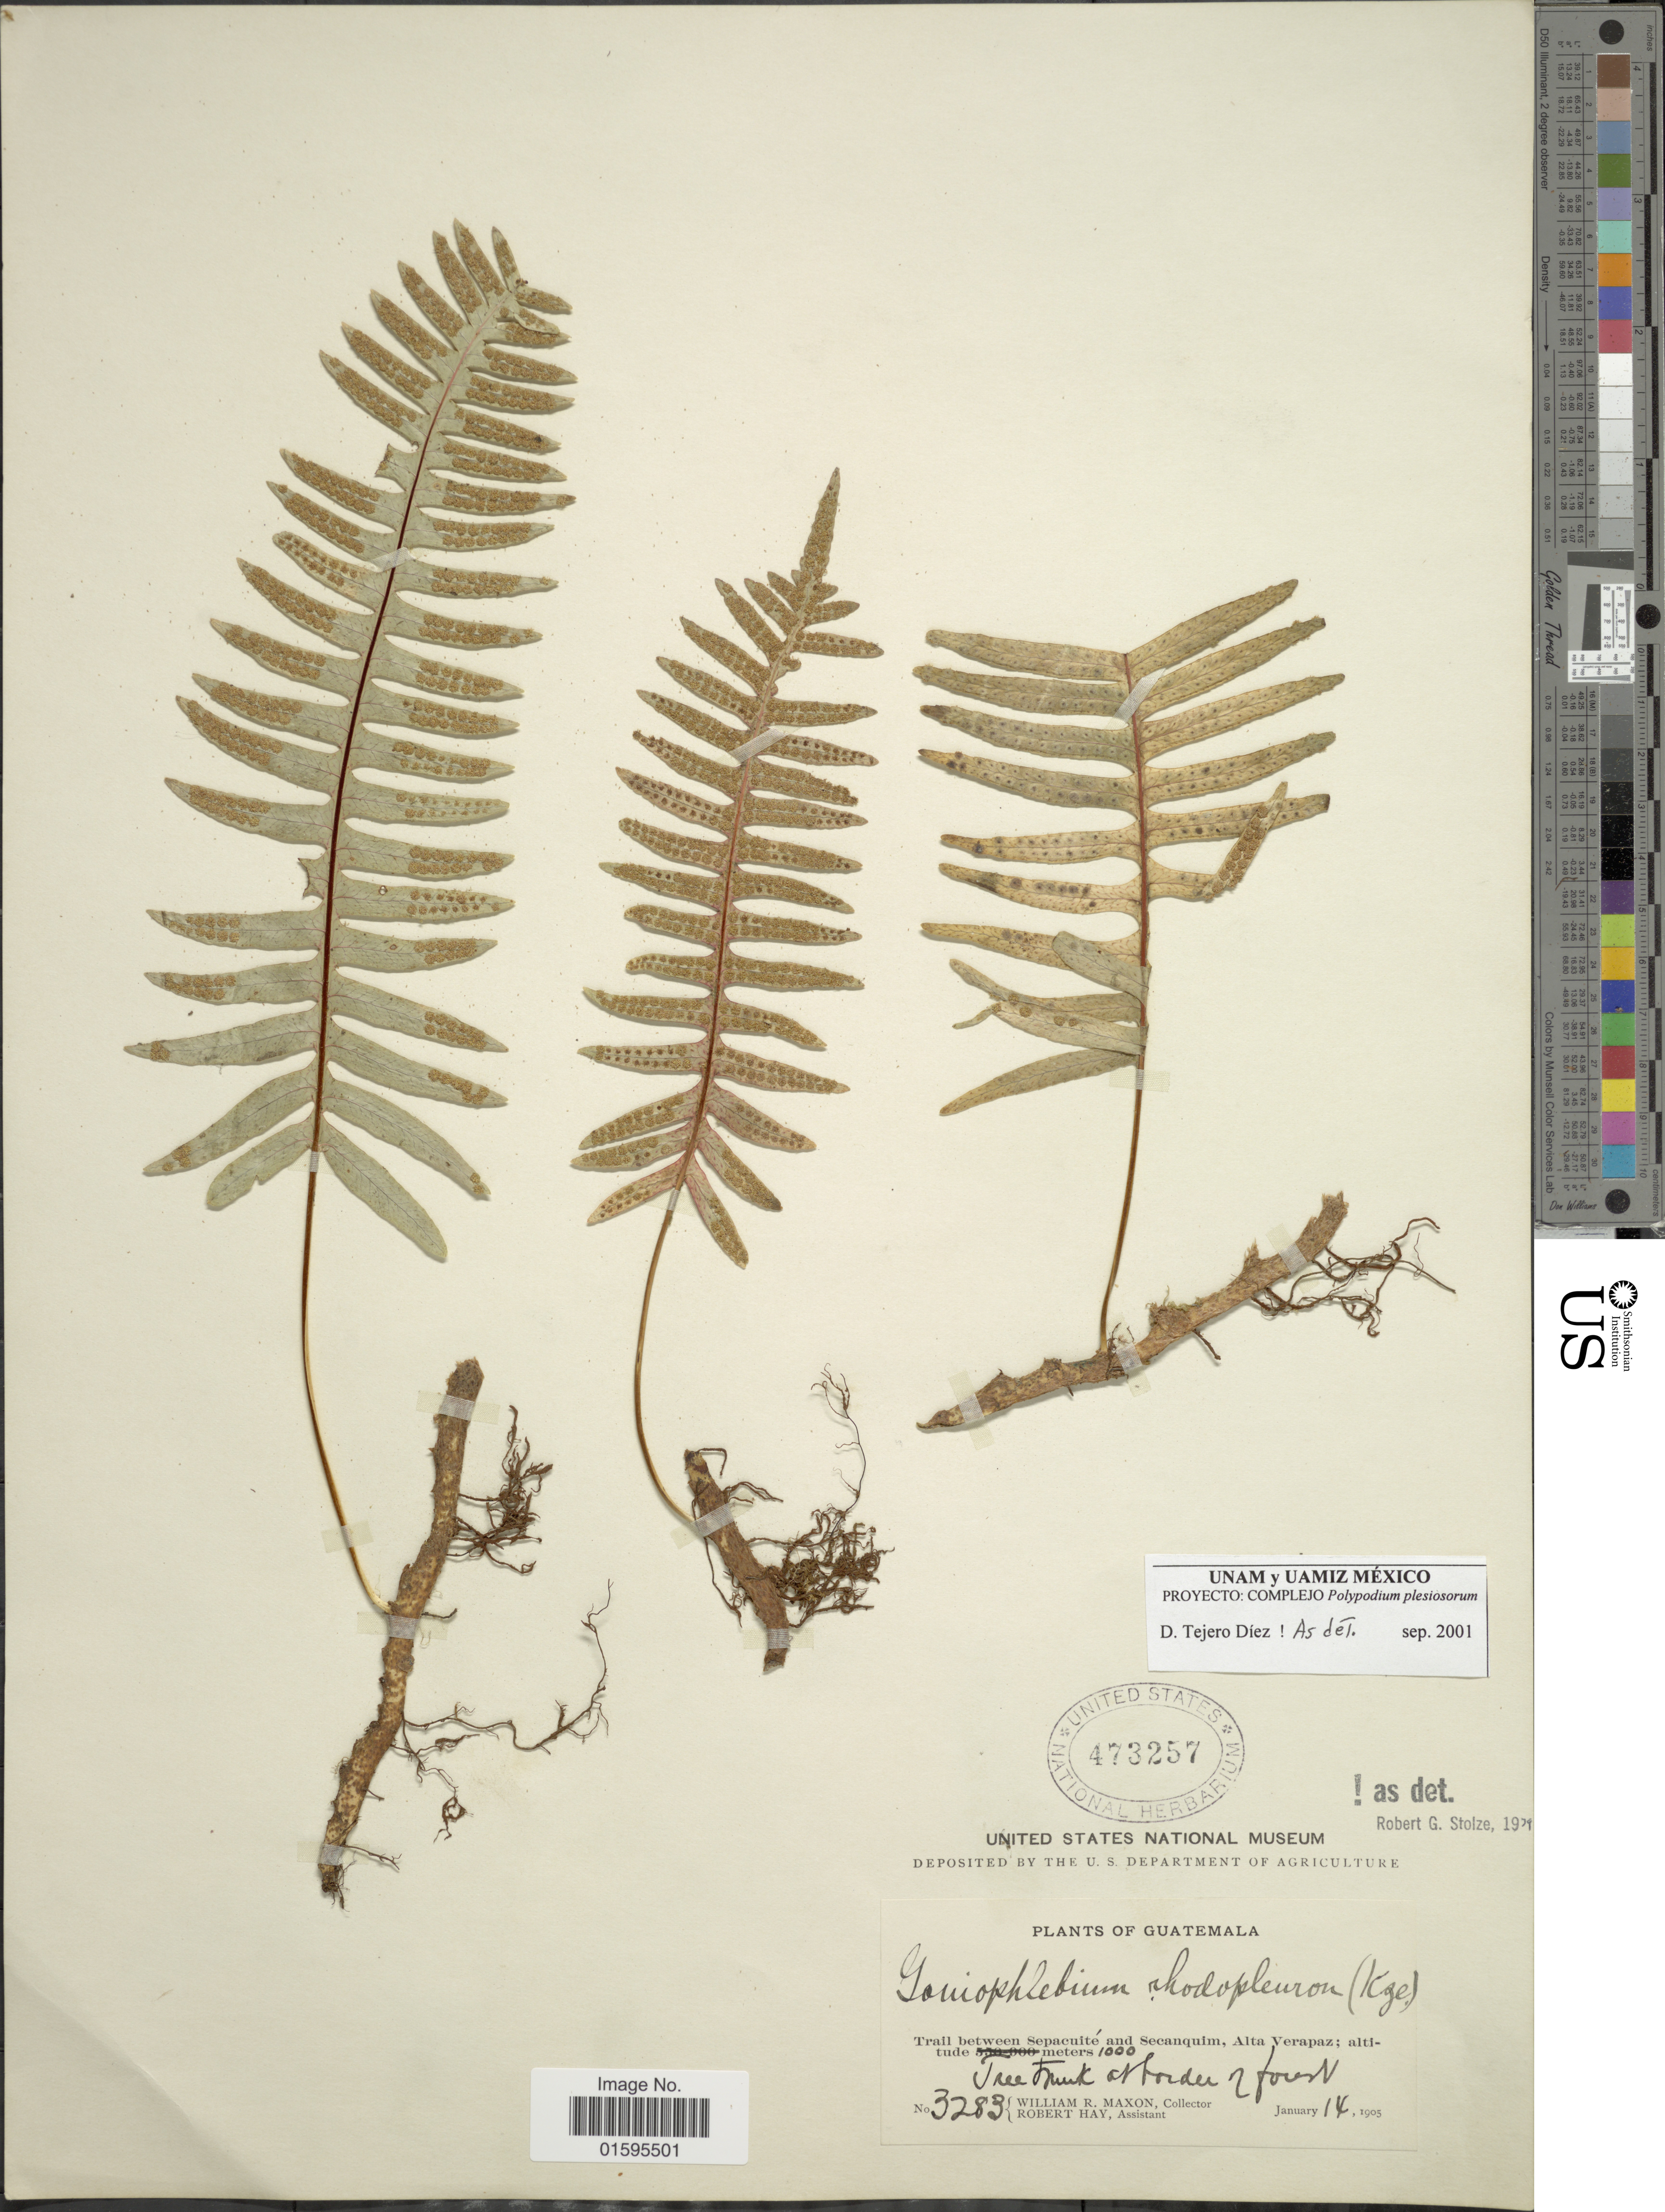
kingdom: Plantae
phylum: Tracheophyta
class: Polypodiopsida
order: Polypodiales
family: Polypodiaceae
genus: Polypodium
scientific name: Polypodium rhodopleuron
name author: Kunze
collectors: W. R. Maxon & R. H. Hay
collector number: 3283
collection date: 1905-01-14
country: Guatemala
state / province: Alta Verapaz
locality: Trail between Sepacuite and Secanquim, Alta Verapaz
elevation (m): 1000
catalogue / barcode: US 473257